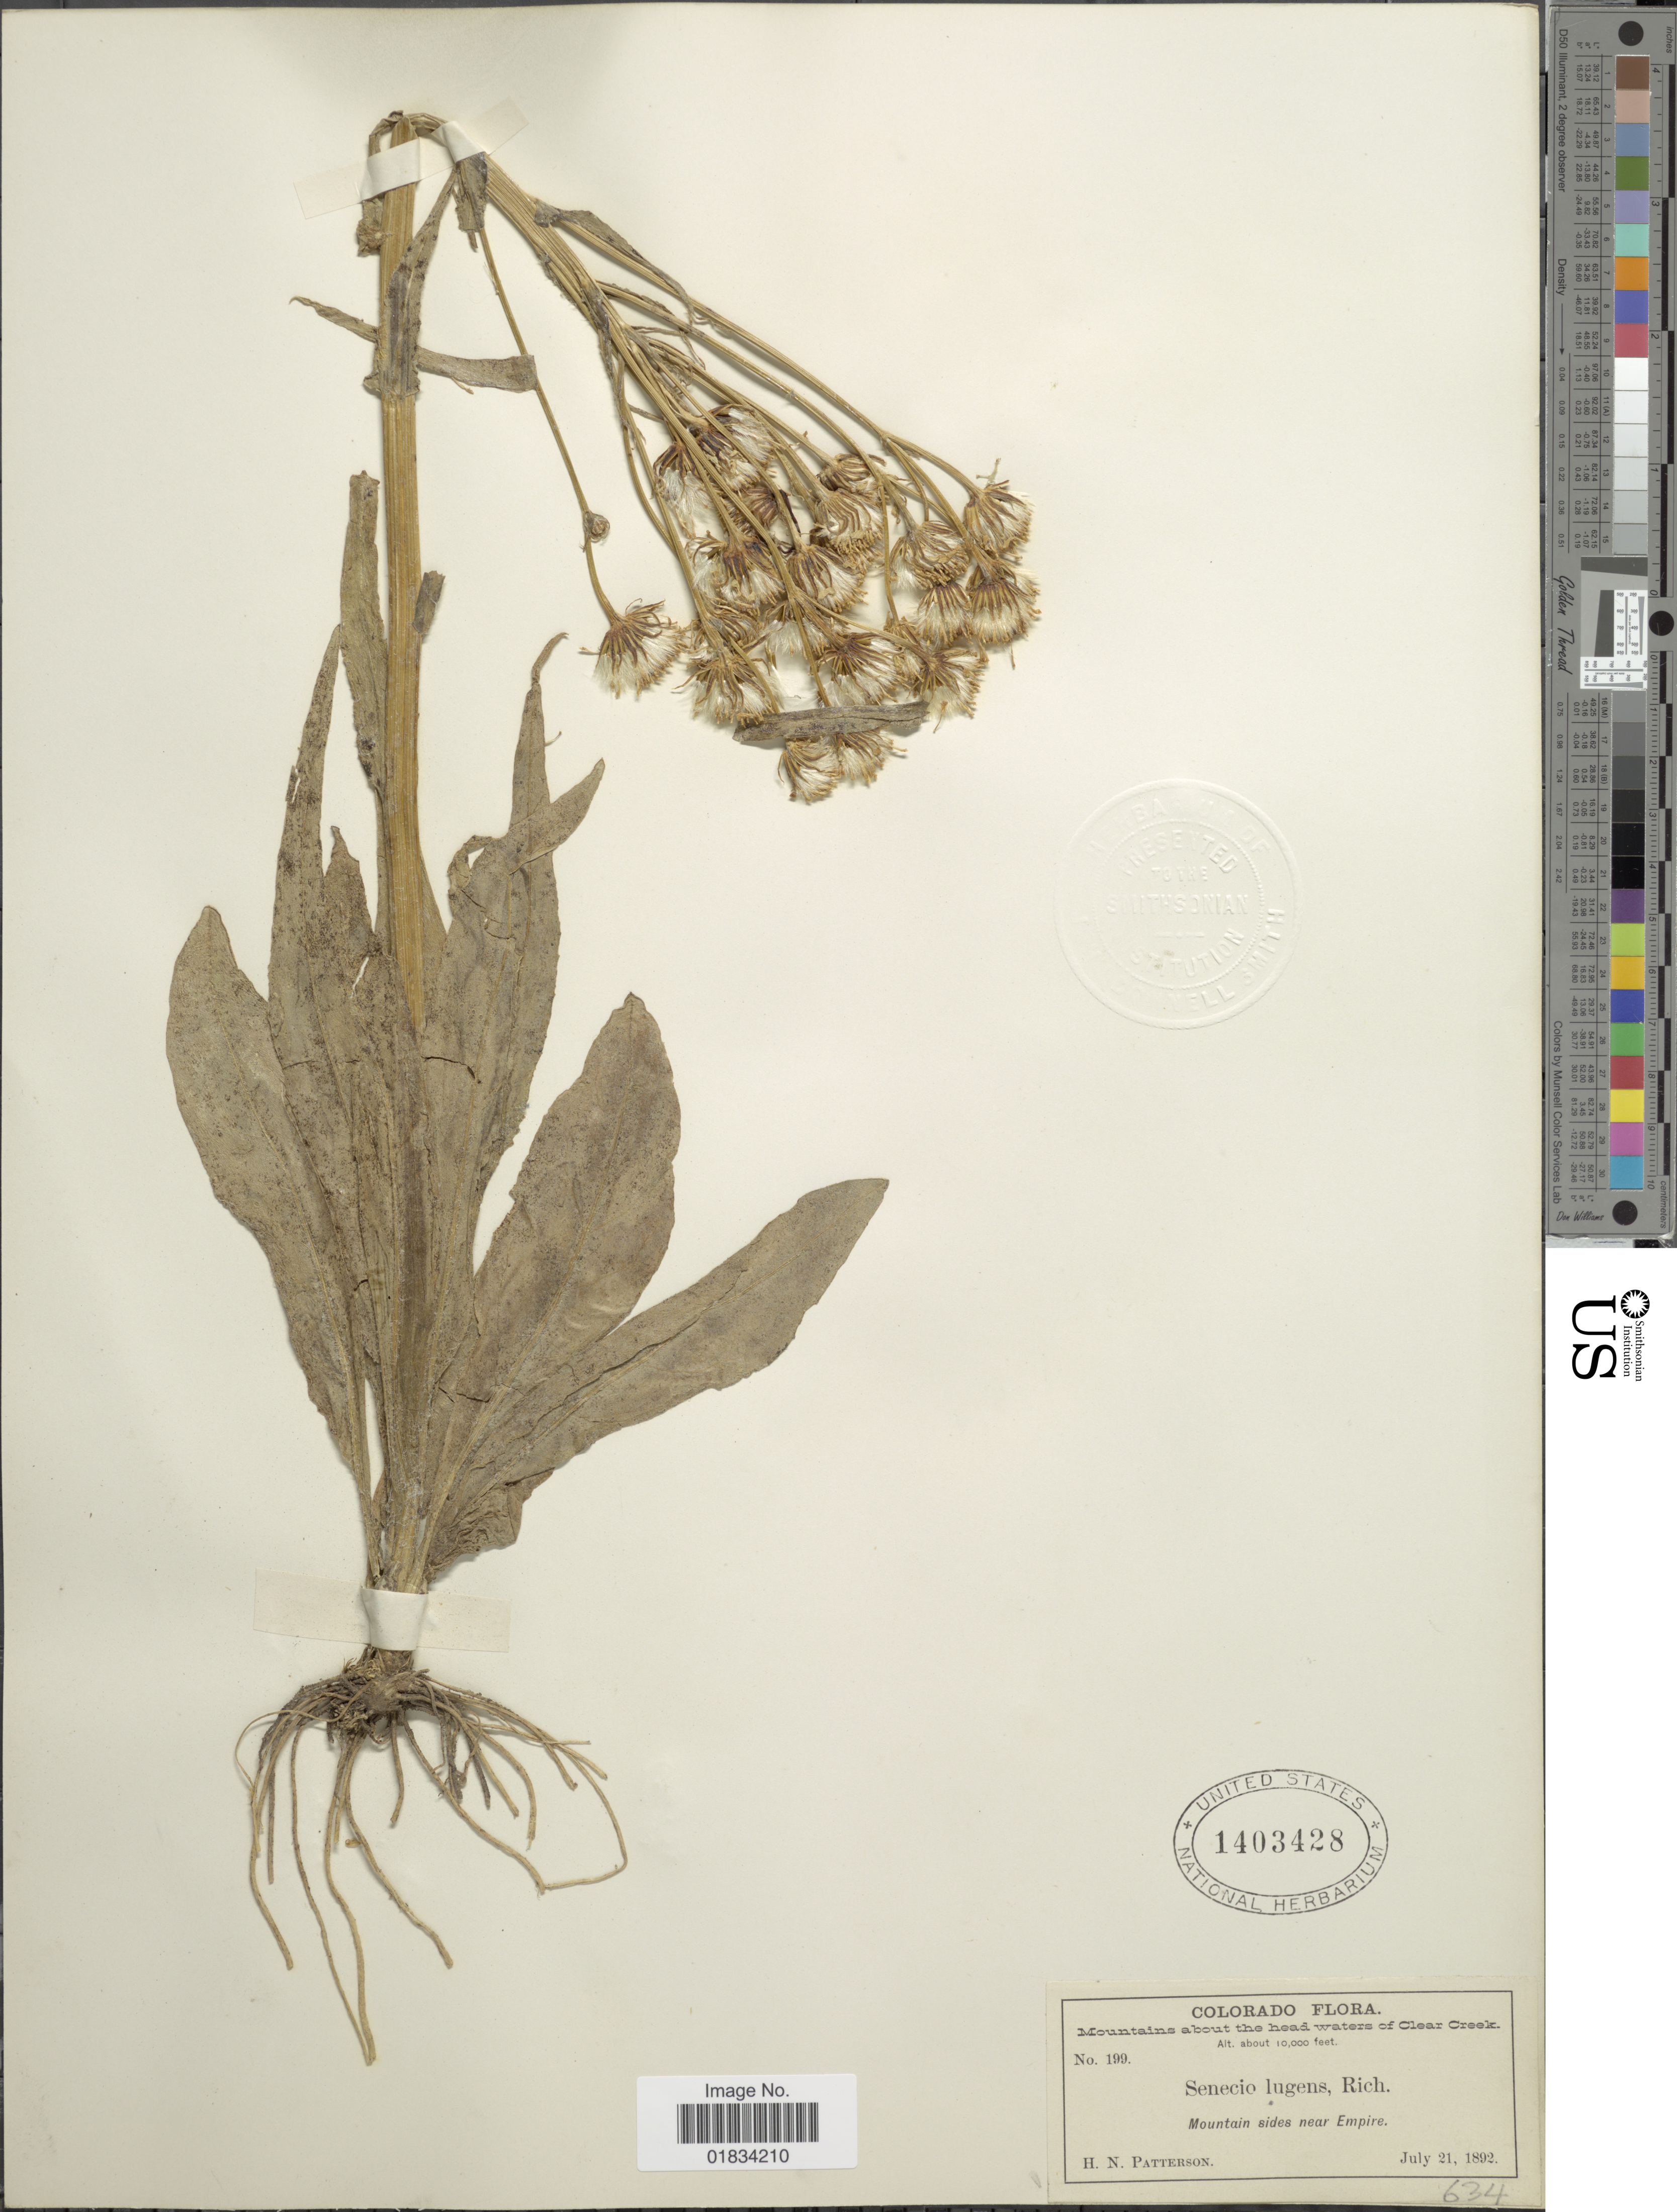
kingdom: Plantae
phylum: Tracheophyta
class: Magnoliopsida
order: Asterales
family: Asteraceae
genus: Senecio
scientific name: Senecio integerrimus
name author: Nutt.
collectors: H. N. Patterson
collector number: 199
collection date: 1892-07-21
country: United States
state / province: Colorado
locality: Mountain sides near Empire. Mountains about the headwaters of Clear Creek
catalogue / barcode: US 1403428